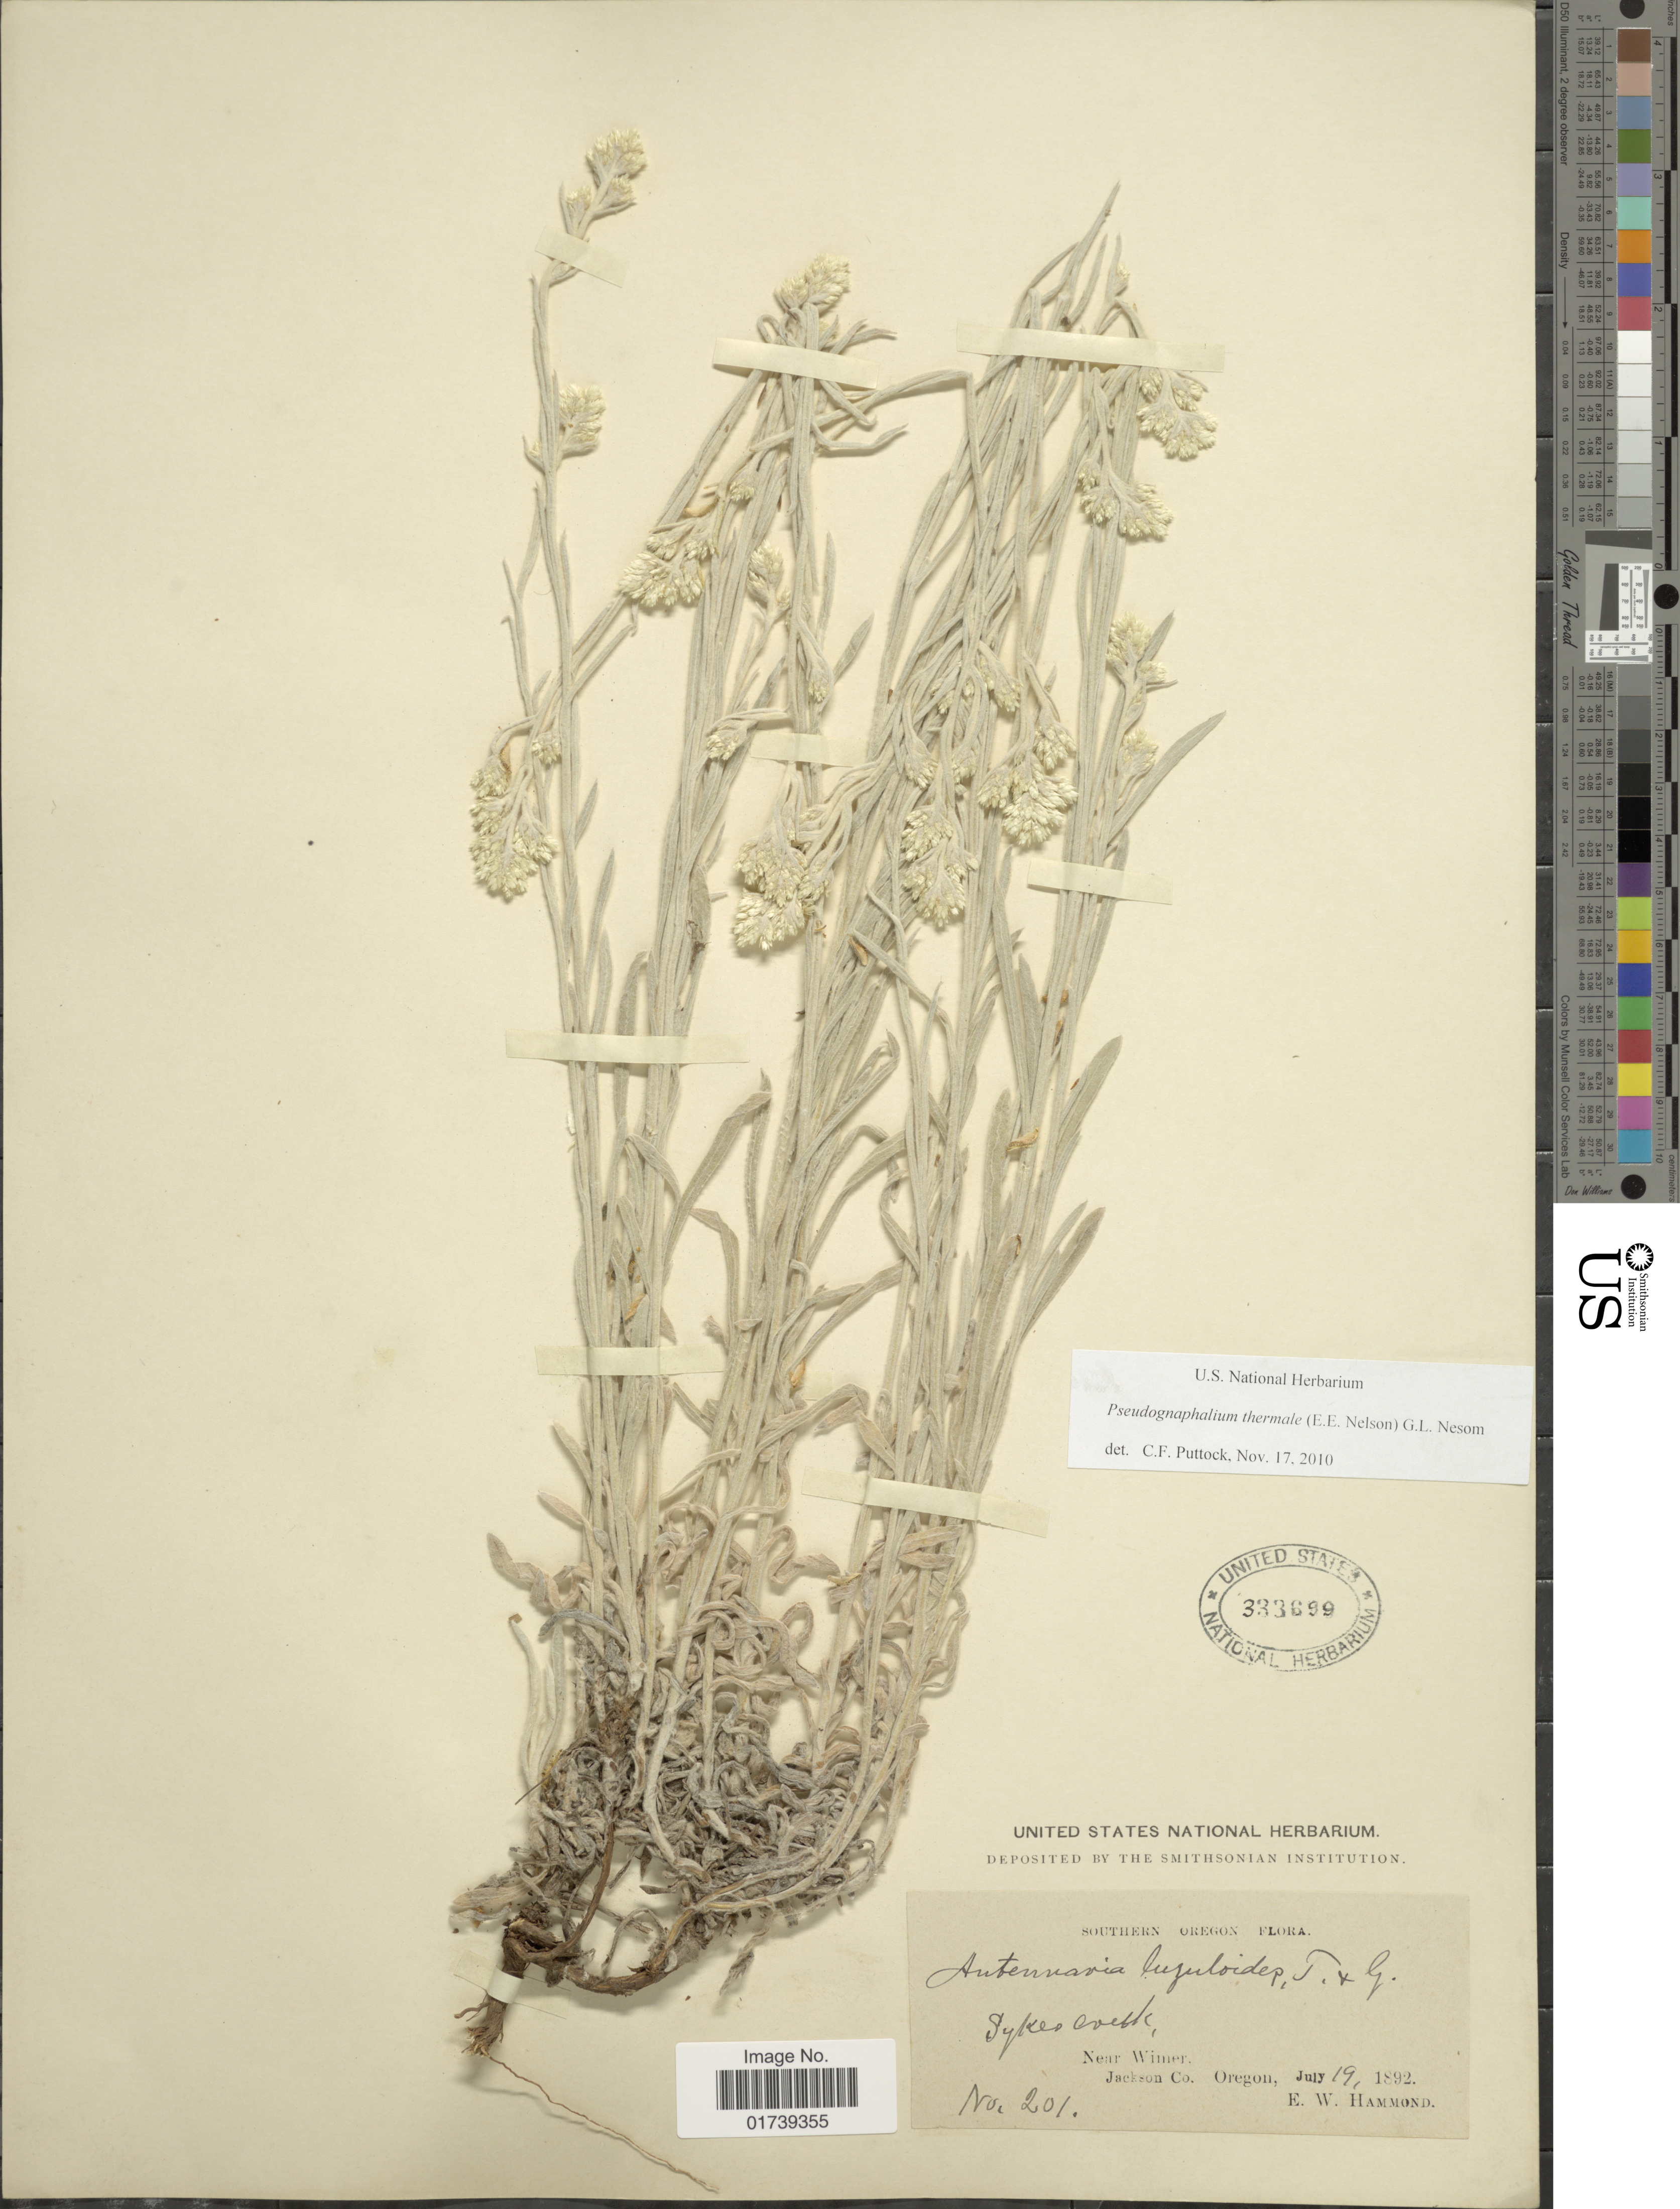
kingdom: Plantae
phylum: Tracheophyta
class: Magnoliopsida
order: Asterales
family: Asteraceae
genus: Pseudognaphalium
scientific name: Pseudognaphalium thermale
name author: (E.E. Nelson) G.L. Nesom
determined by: Puttock, Christopher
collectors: E. Hammond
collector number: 201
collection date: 1892-07-19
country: United States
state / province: Oregon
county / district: Jackson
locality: Near Wimer, Jackson Co.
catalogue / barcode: US 333699